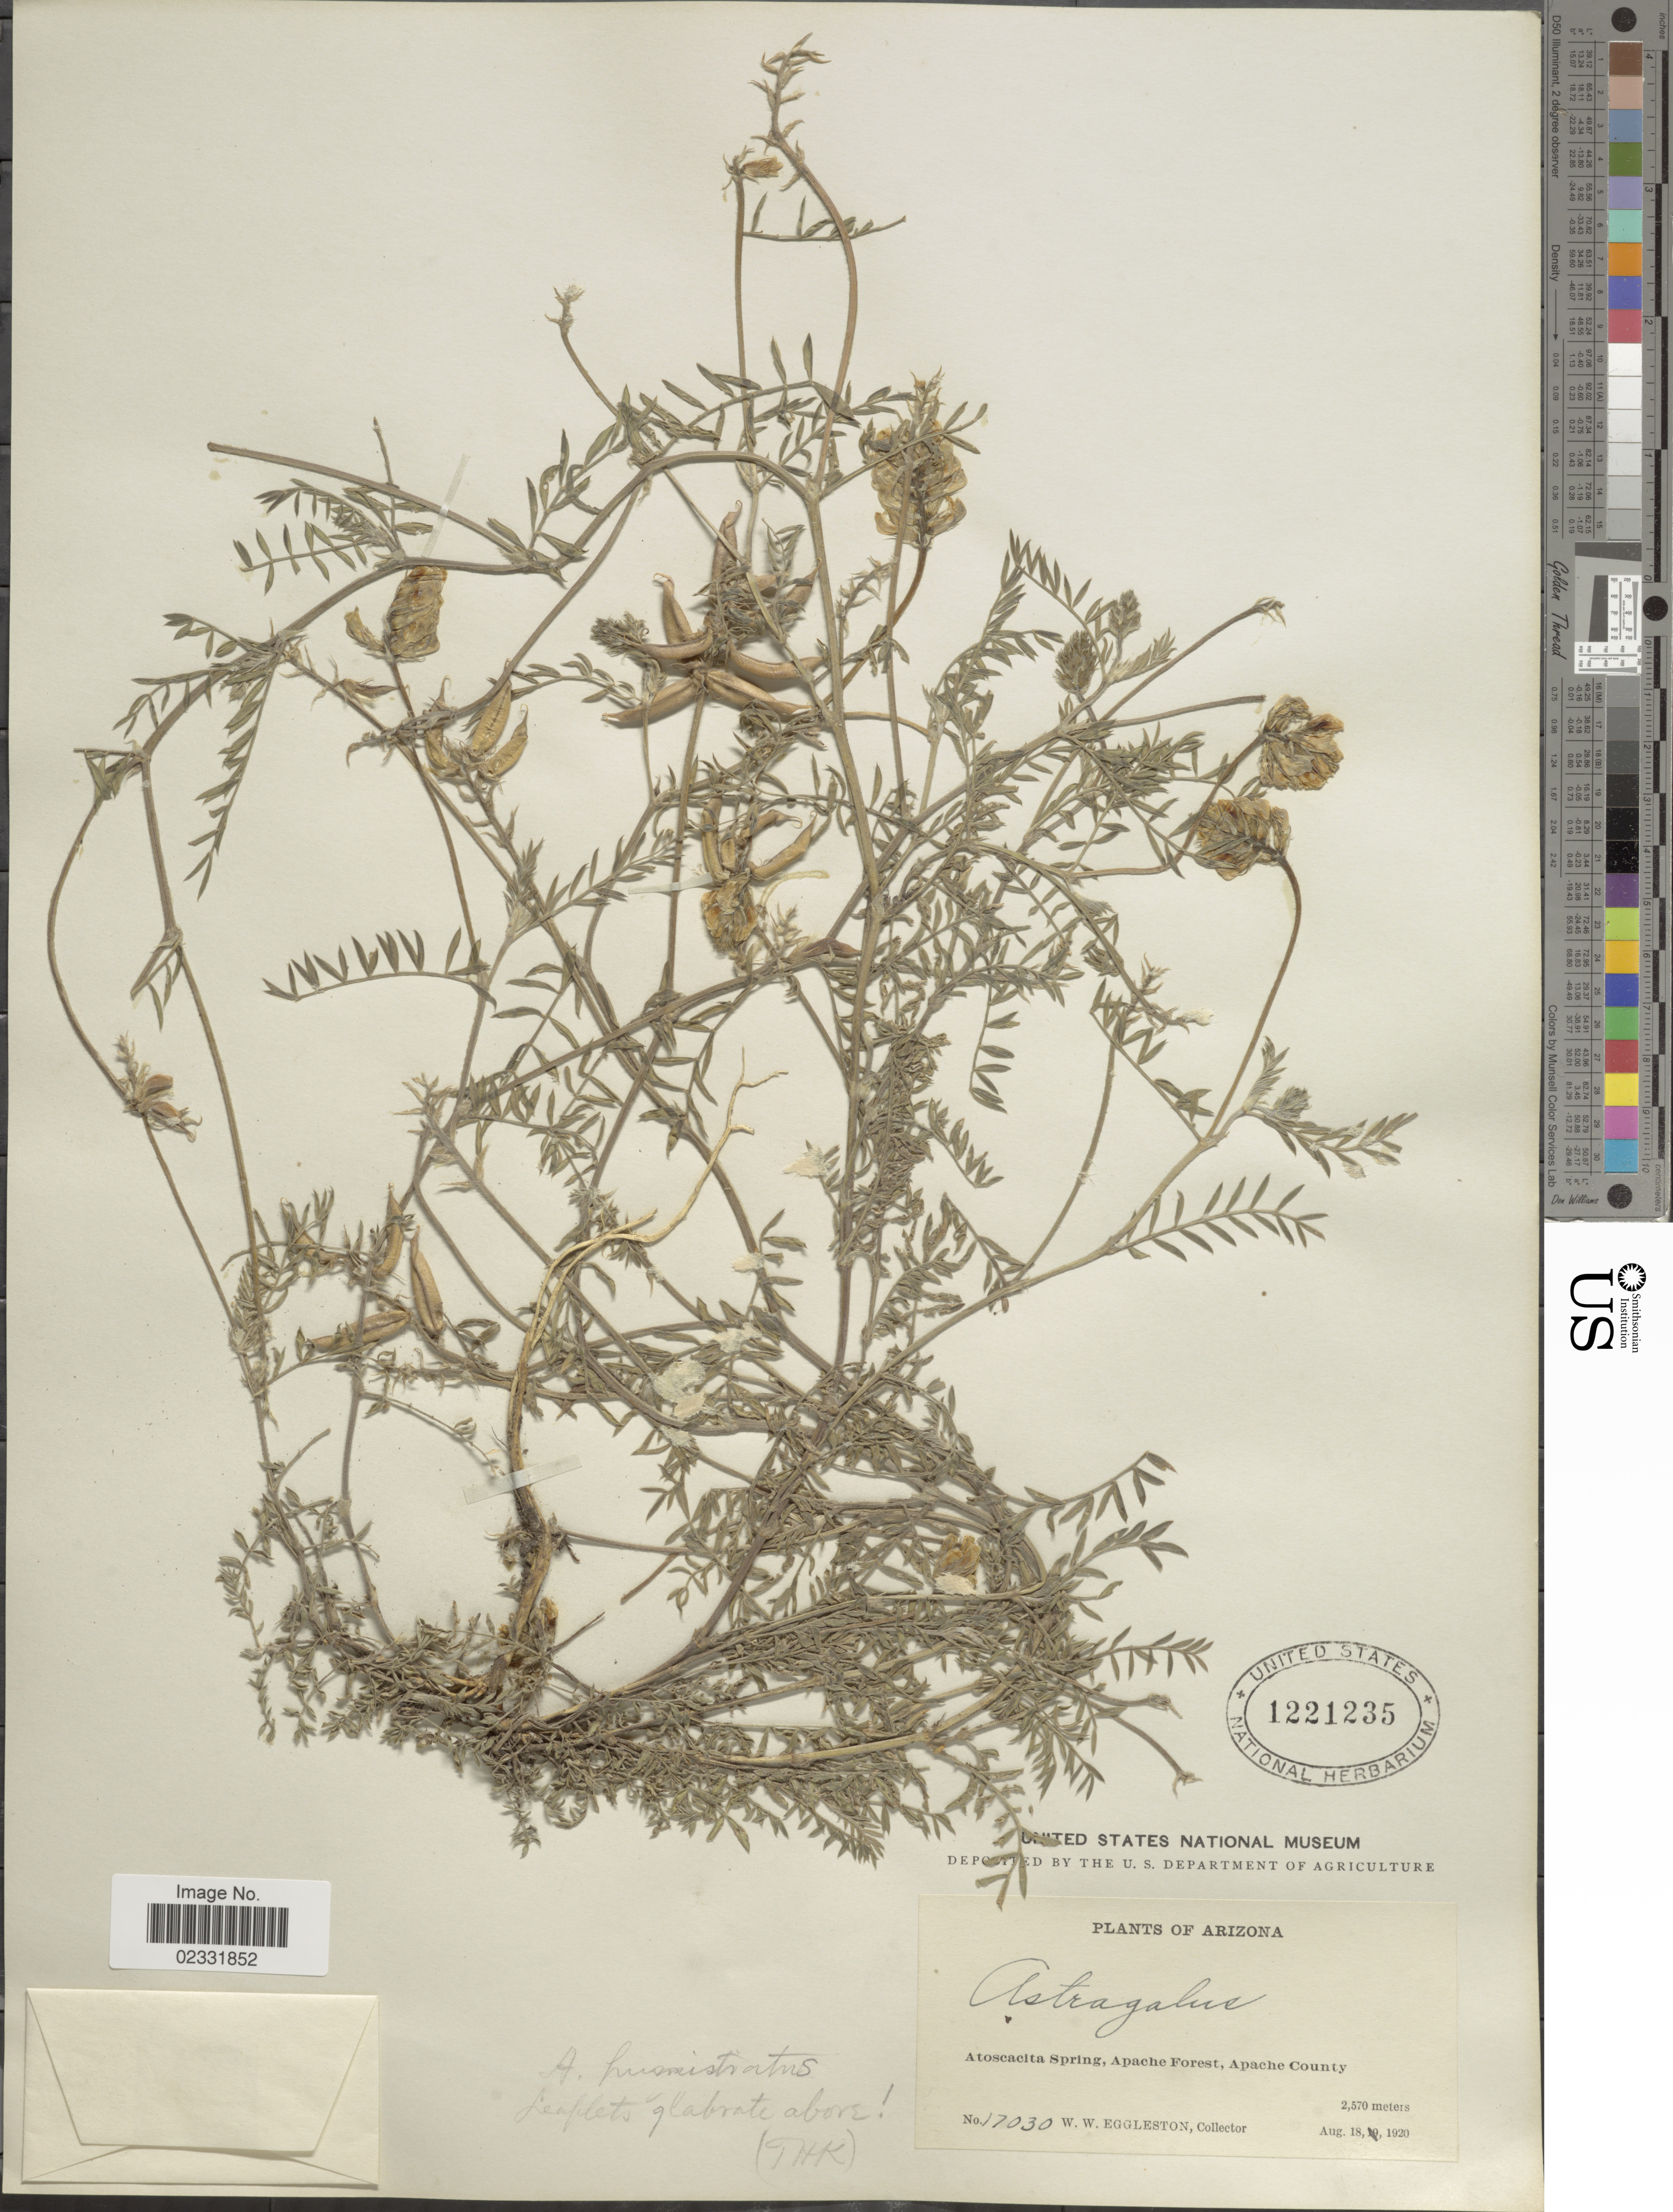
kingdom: Plantae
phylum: Tracheophyta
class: Magnoliopsida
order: Fabales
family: Fabaceae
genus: Astragalus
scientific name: Astragalus humistratus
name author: A. Gray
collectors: W. W. Eggleston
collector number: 17030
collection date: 1920-08-18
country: United States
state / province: Arizona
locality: Atoscacita Spring, Apache Forest, Apache County.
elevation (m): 2570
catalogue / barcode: US 1221235